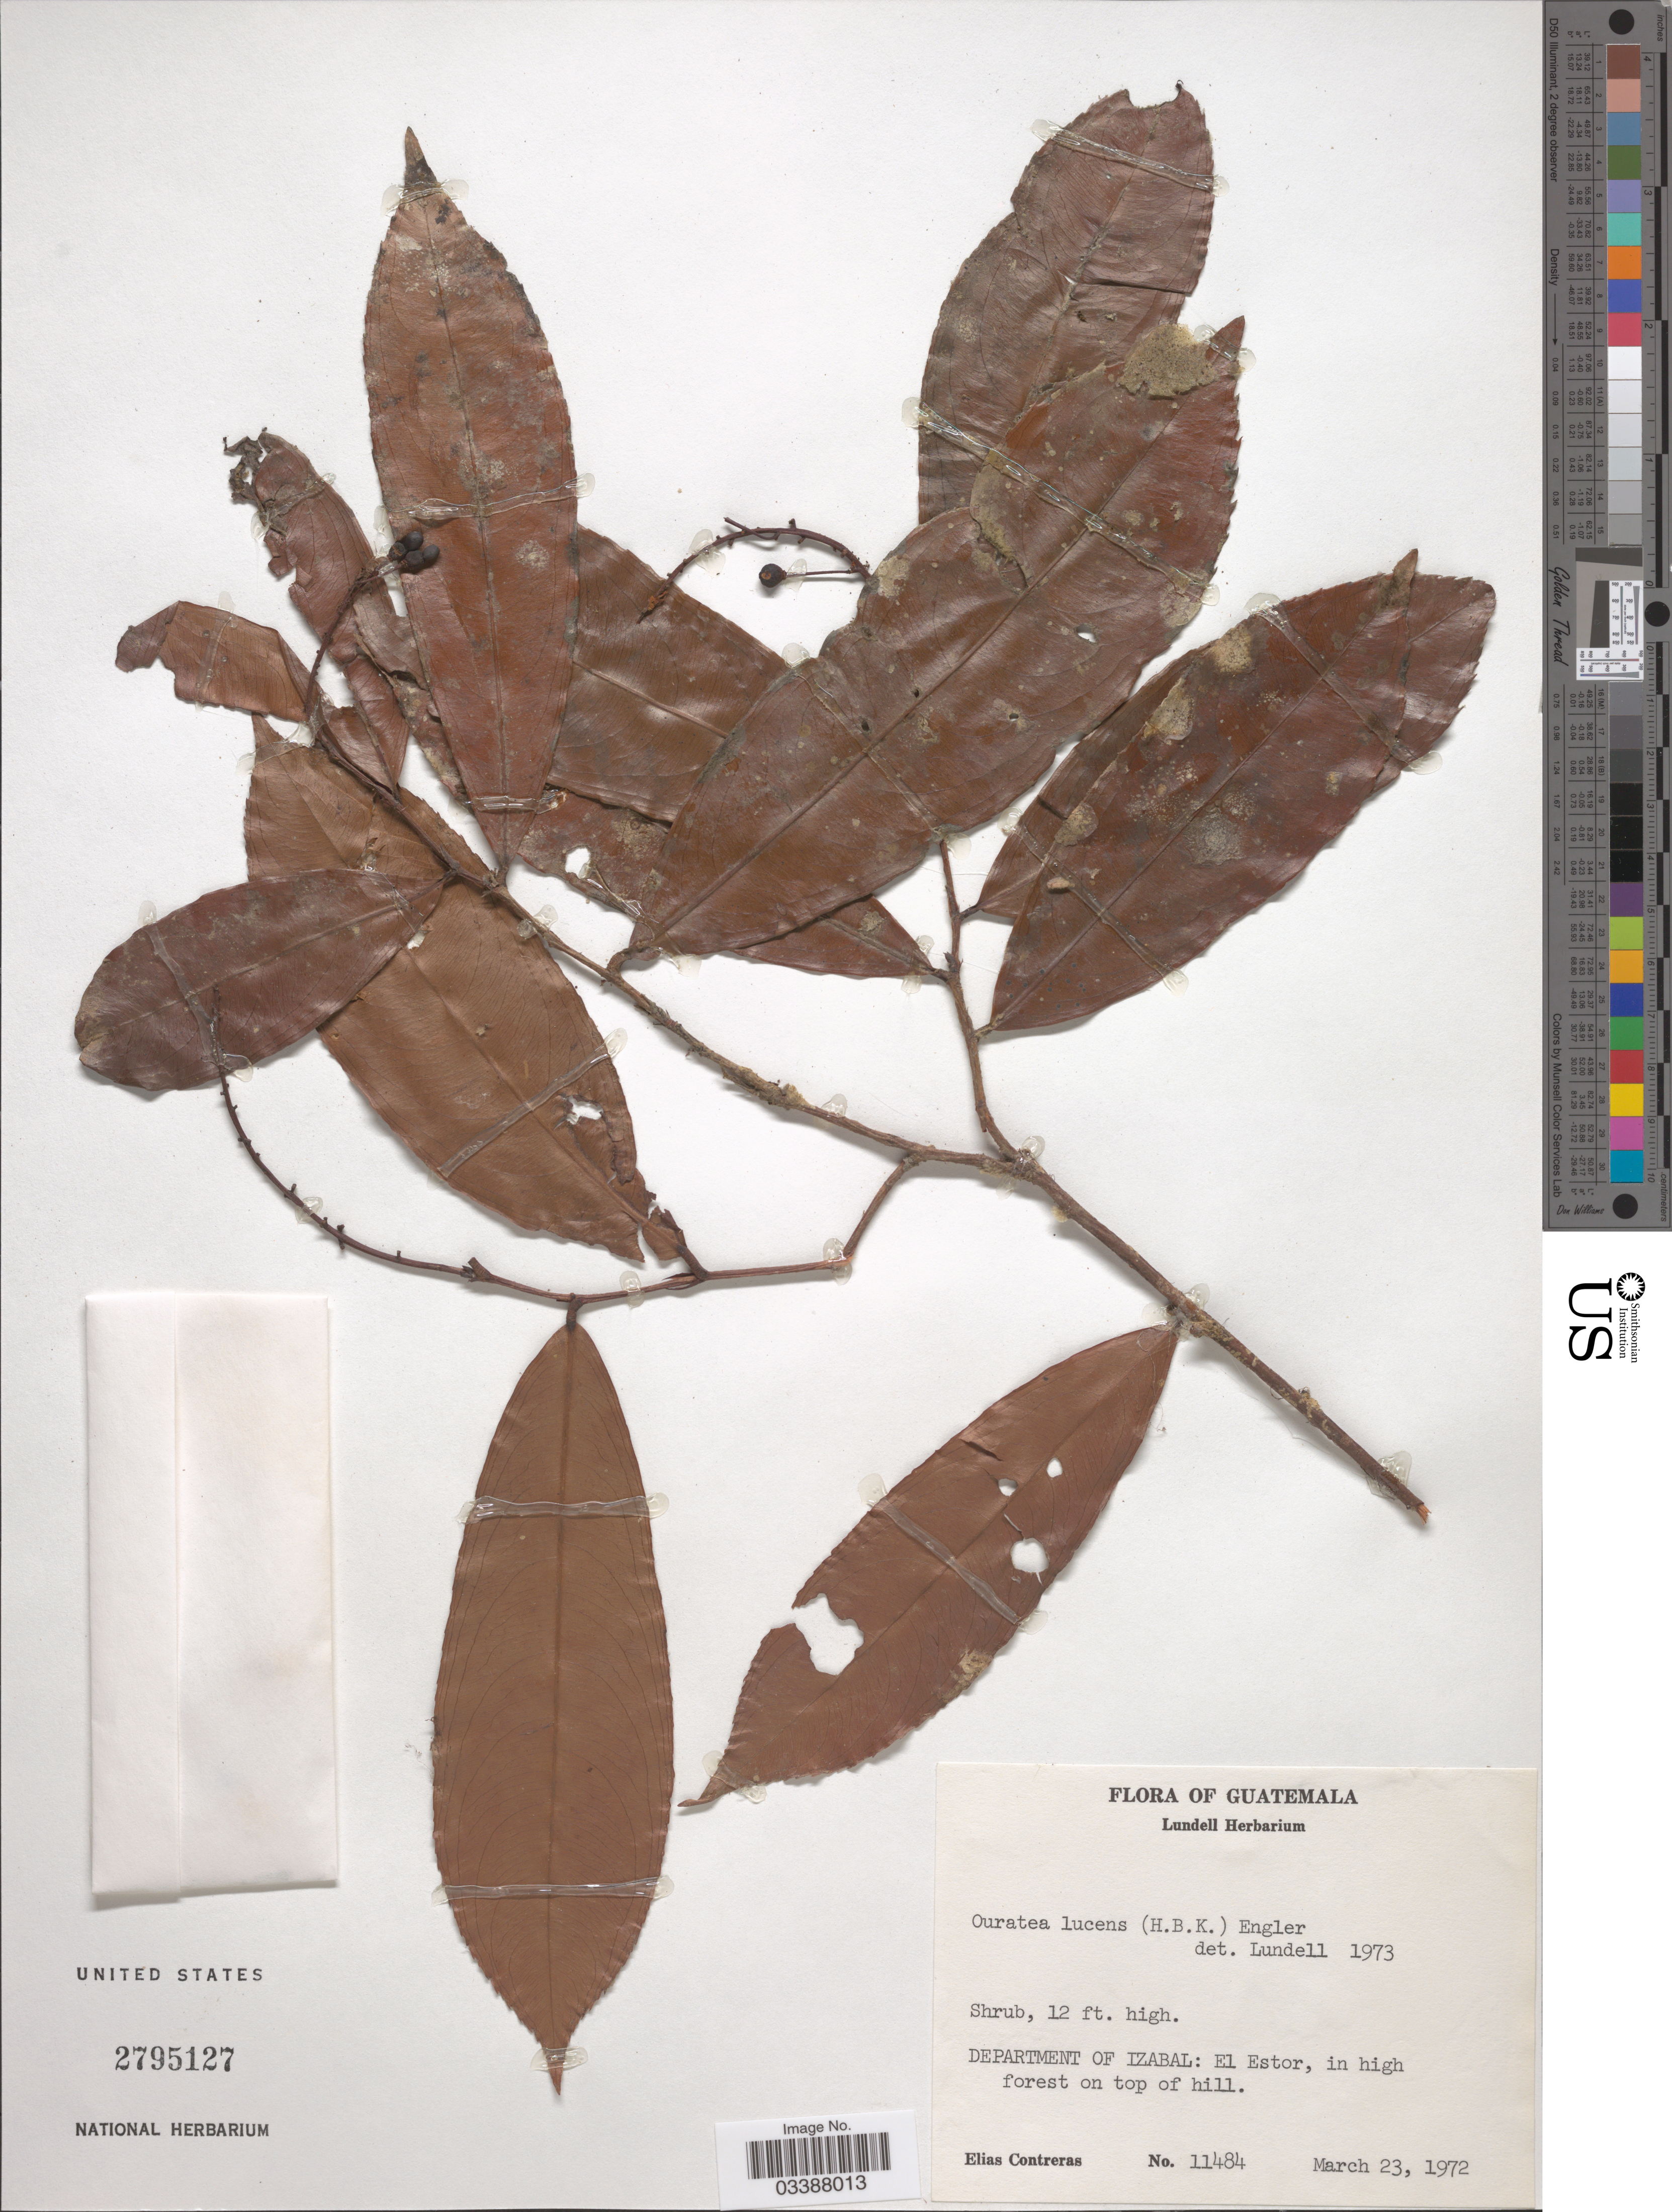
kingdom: Plantae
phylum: Tracheophyta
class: Magnoliopsida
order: Malpighiales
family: Ochnaceae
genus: Ouratea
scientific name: Ouratea lucens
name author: (Kunth) Engl.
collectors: E. Contreras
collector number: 11484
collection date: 1972-03-23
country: Guatemala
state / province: Izabal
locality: Department of Izabal; El Estor.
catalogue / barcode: US 2795127